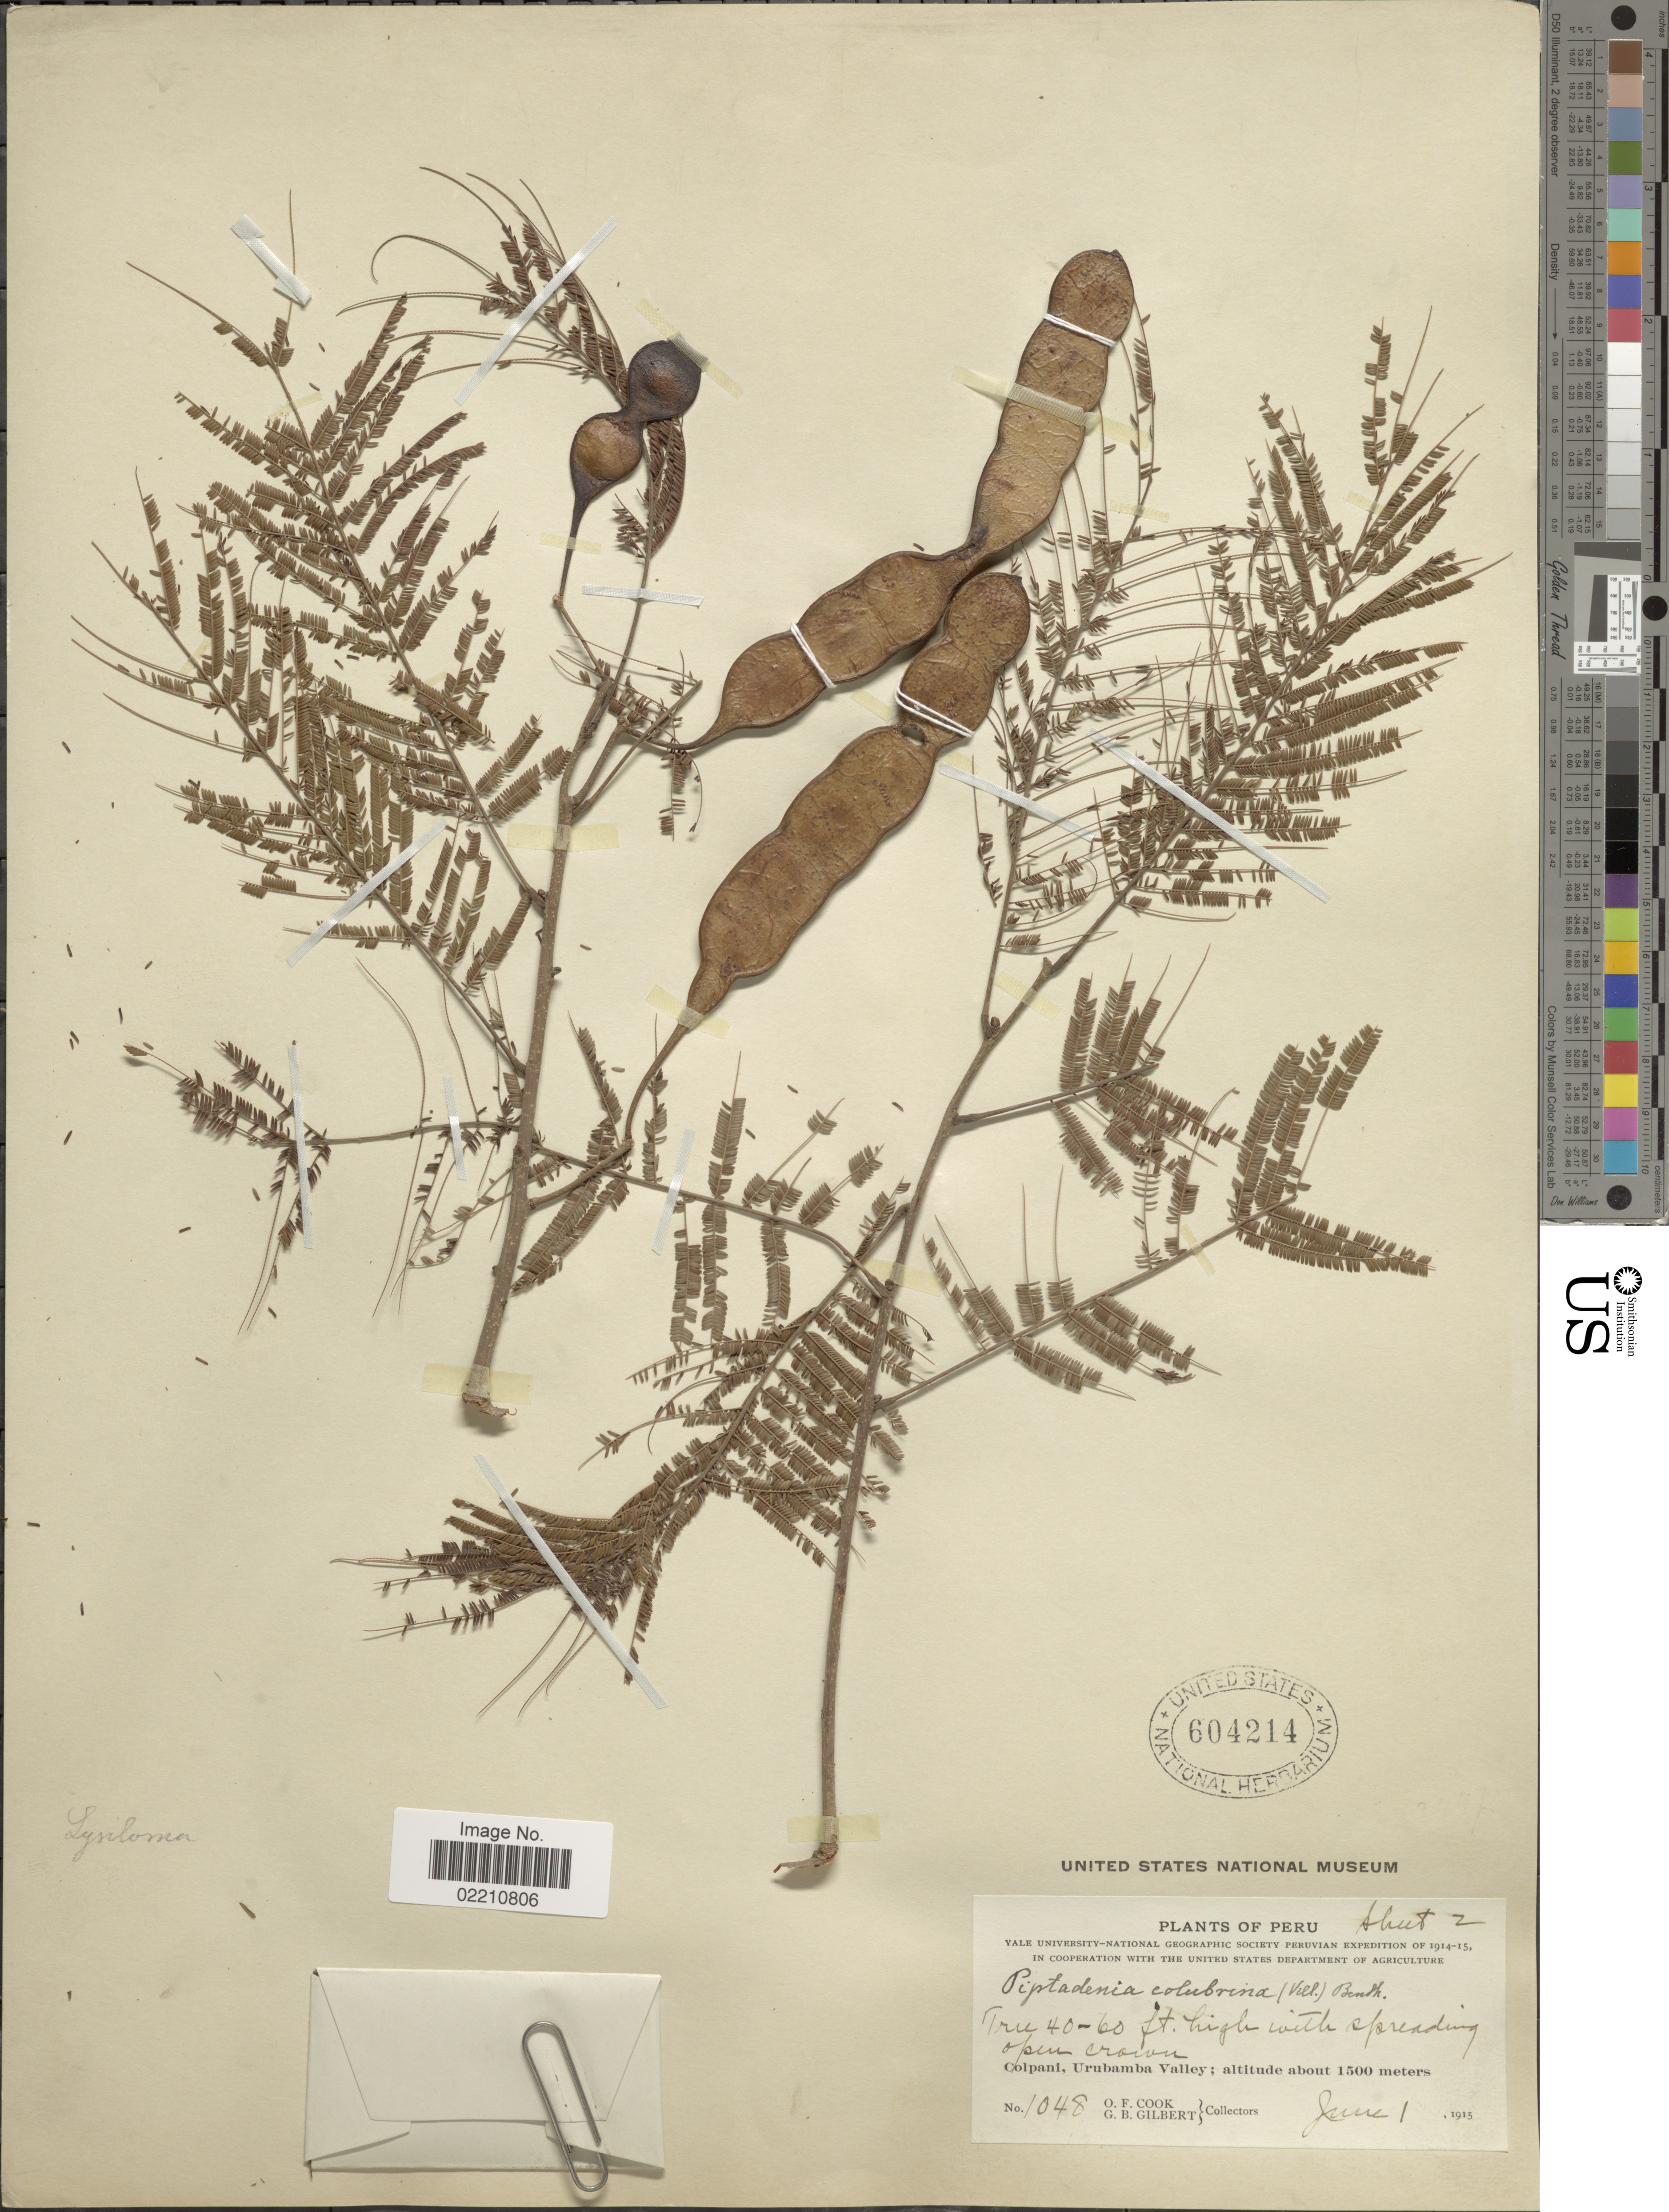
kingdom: Plantae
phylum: Tracheophyta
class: Magnoliopsida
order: Fabales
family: Fabaceae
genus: Anadenanthera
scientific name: Anadenanthera colubrina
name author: (Vell.) Brenan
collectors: O. F. Cook & G. B. Gilbert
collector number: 1048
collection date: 1913-06-01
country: Peru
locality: Colpani, Urubamba Valley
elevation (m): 1500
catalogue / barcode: US 604214